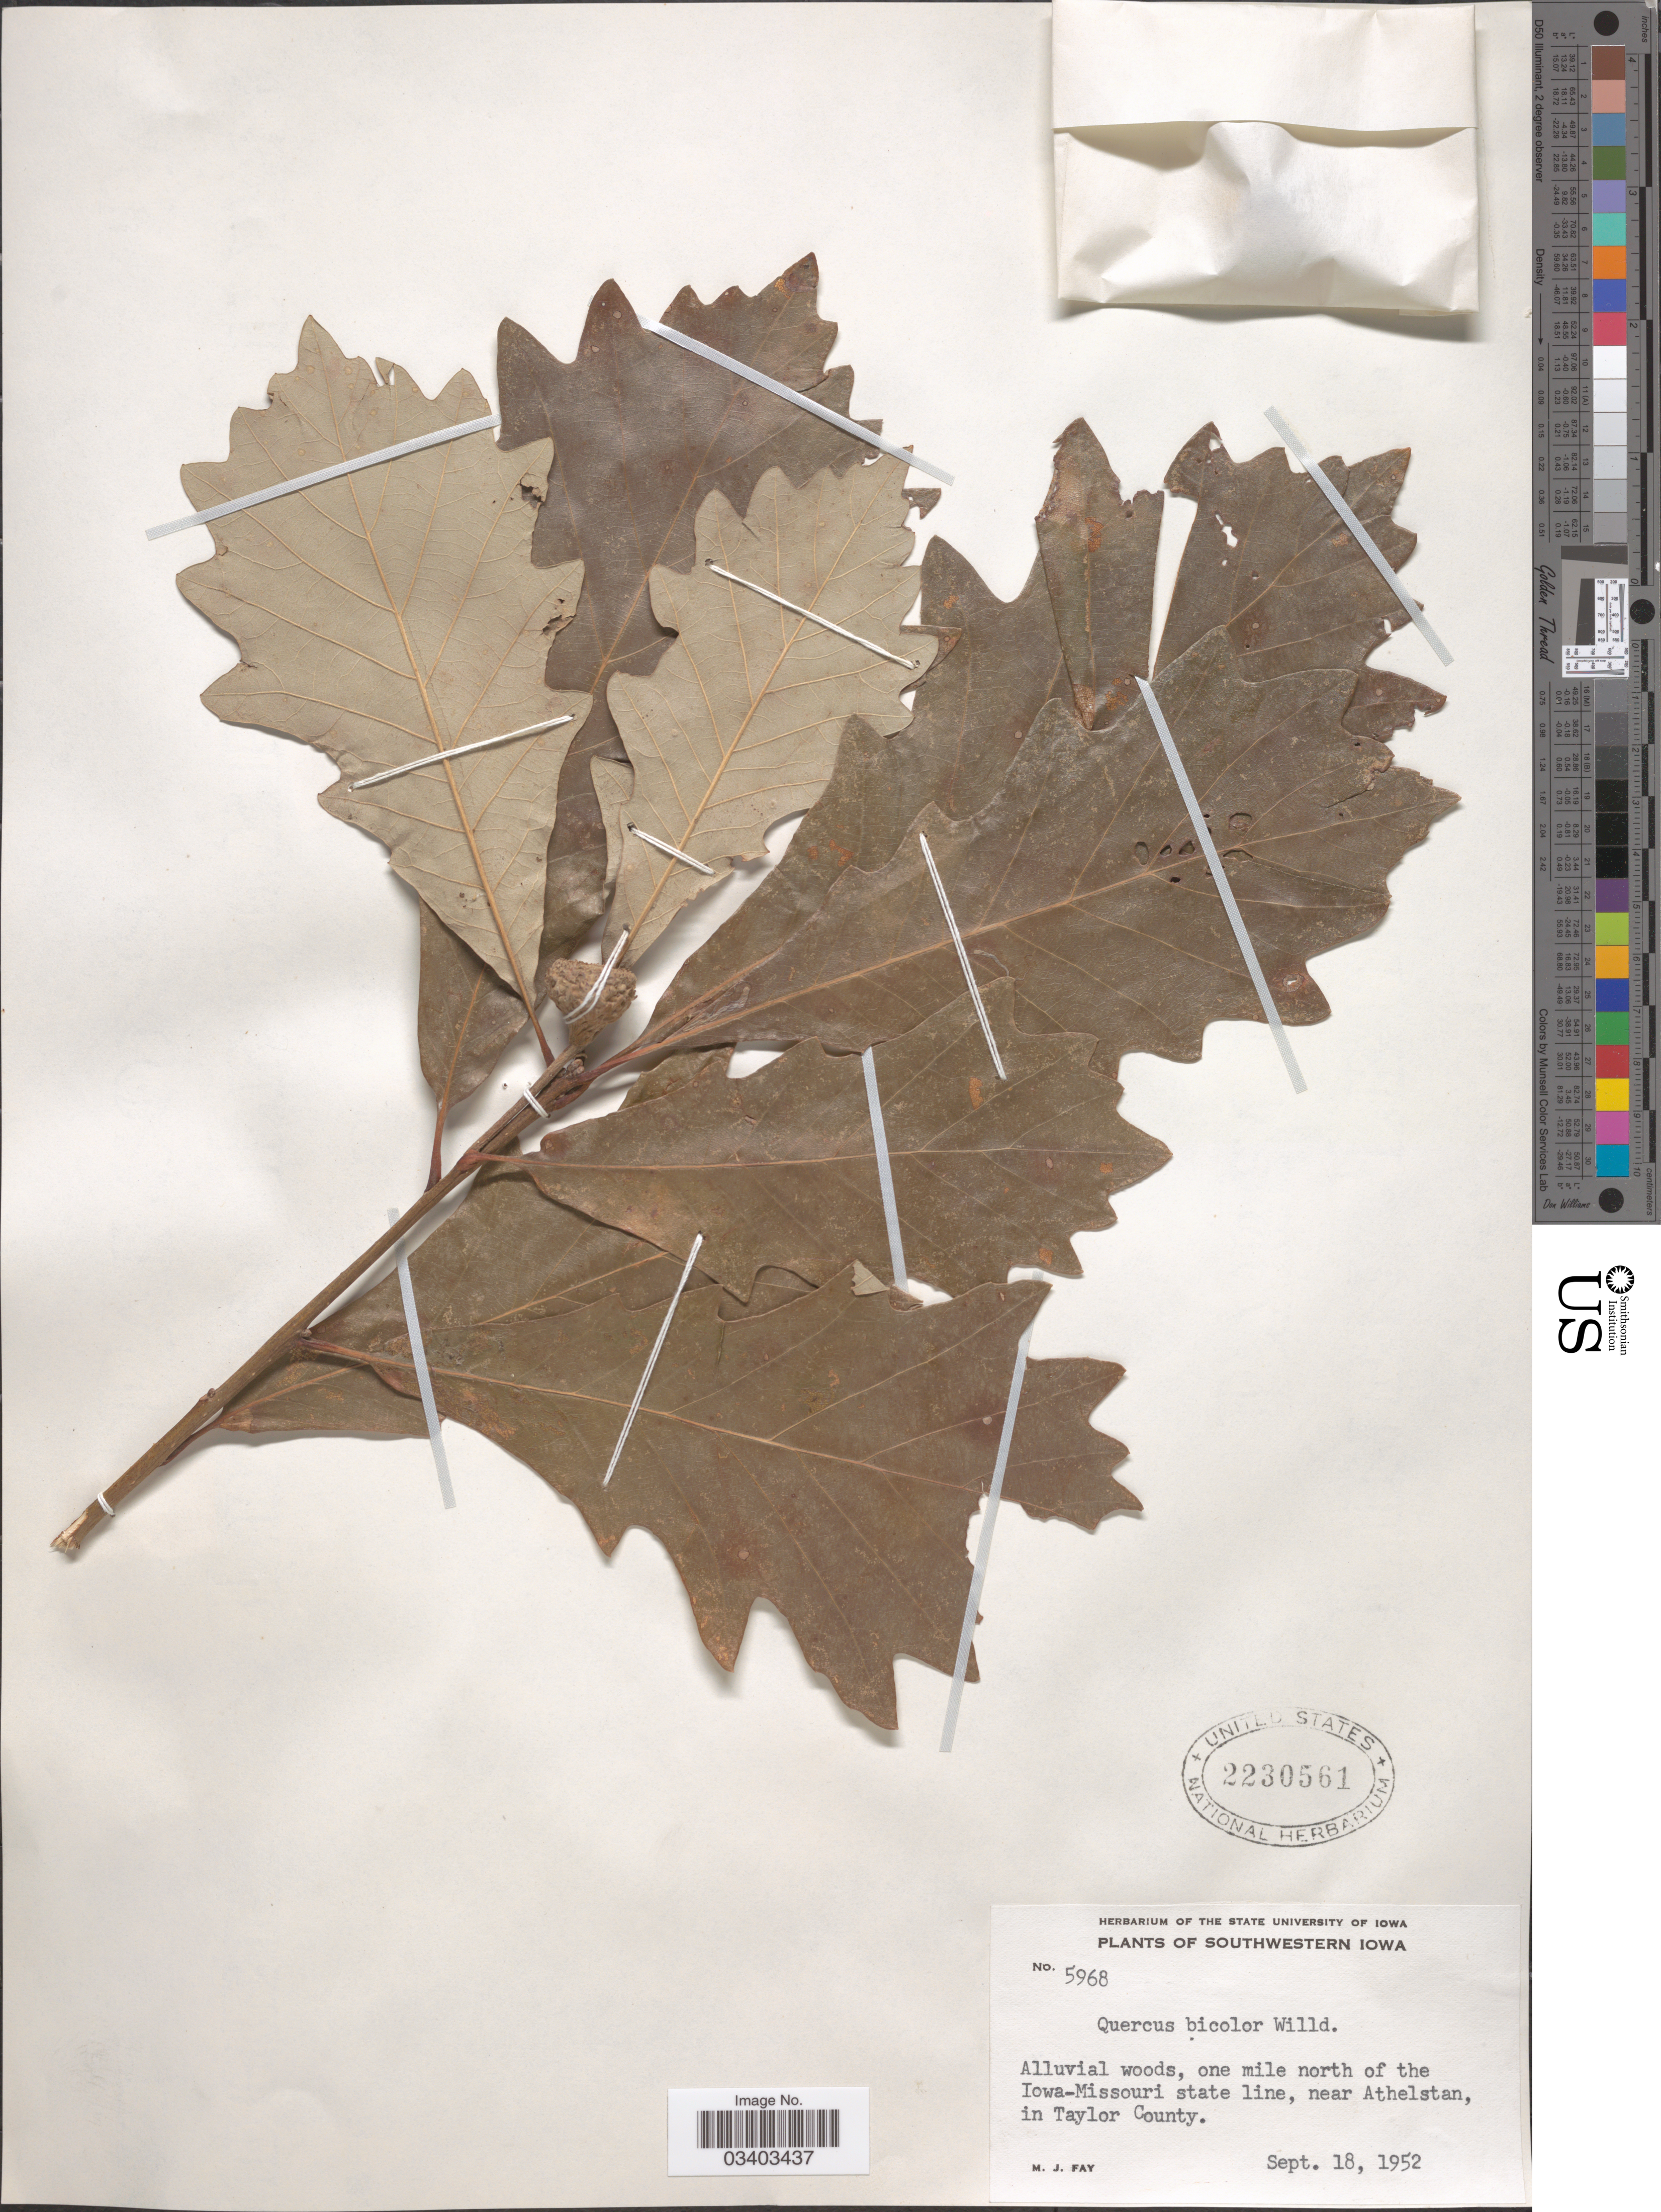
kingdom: Plantae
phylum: Tracheophyta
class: Magnoliopsida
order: Fagales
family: Fagaceae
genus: Quercus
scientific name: Quercus bicolor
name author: Willd.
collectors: M. Fay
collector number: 5968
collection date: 1952-09-18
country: United States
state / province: Iowa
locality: Southwestern Iowa. One mile north of Iowa-Missouri state line, near Athelstan, in Taylor County.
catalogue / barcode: US 2230561